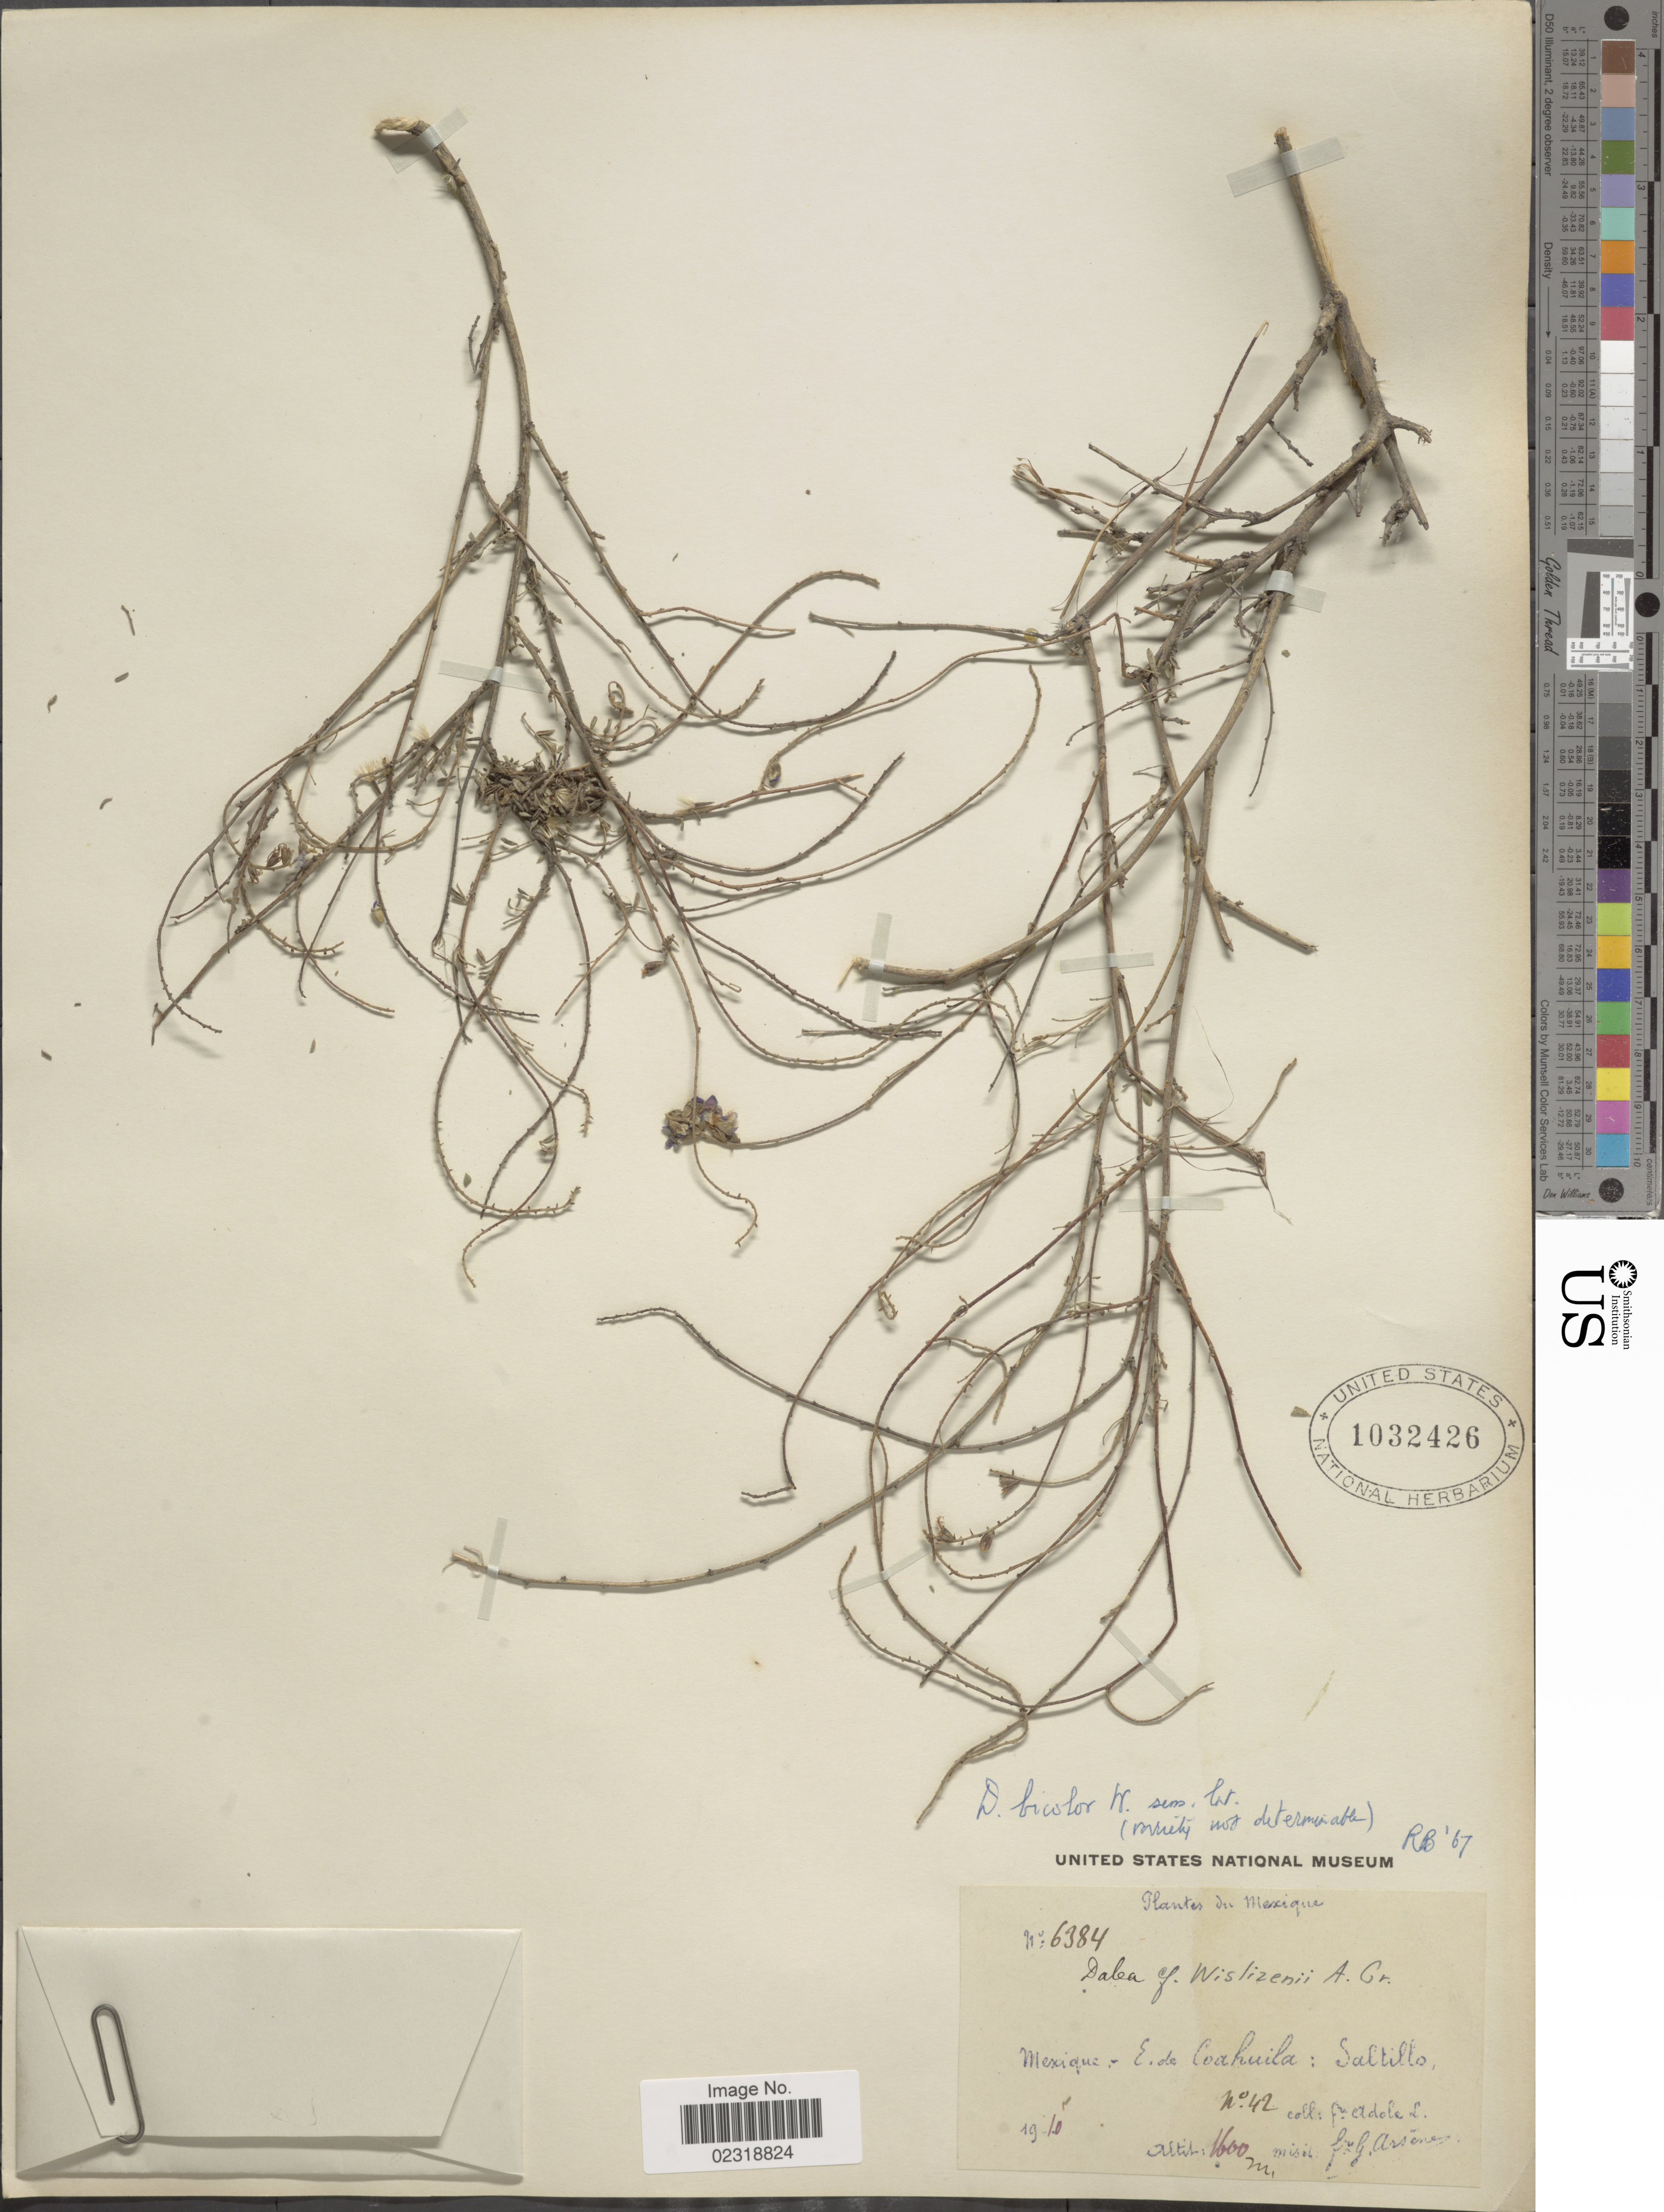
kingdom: Plantae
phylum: Tracheophyta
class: Magnoliopsida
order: Fabales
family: Fabaceae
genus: Dalea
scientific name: Dalea bicolor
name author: Humb. & Bonpl. ex Willd.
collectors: Bro. Adole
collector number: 42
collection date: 1910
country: Mexico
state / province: Coahuila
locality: E. de Coahuila: Saltillo.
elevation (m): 1600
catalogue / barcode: US 1032426